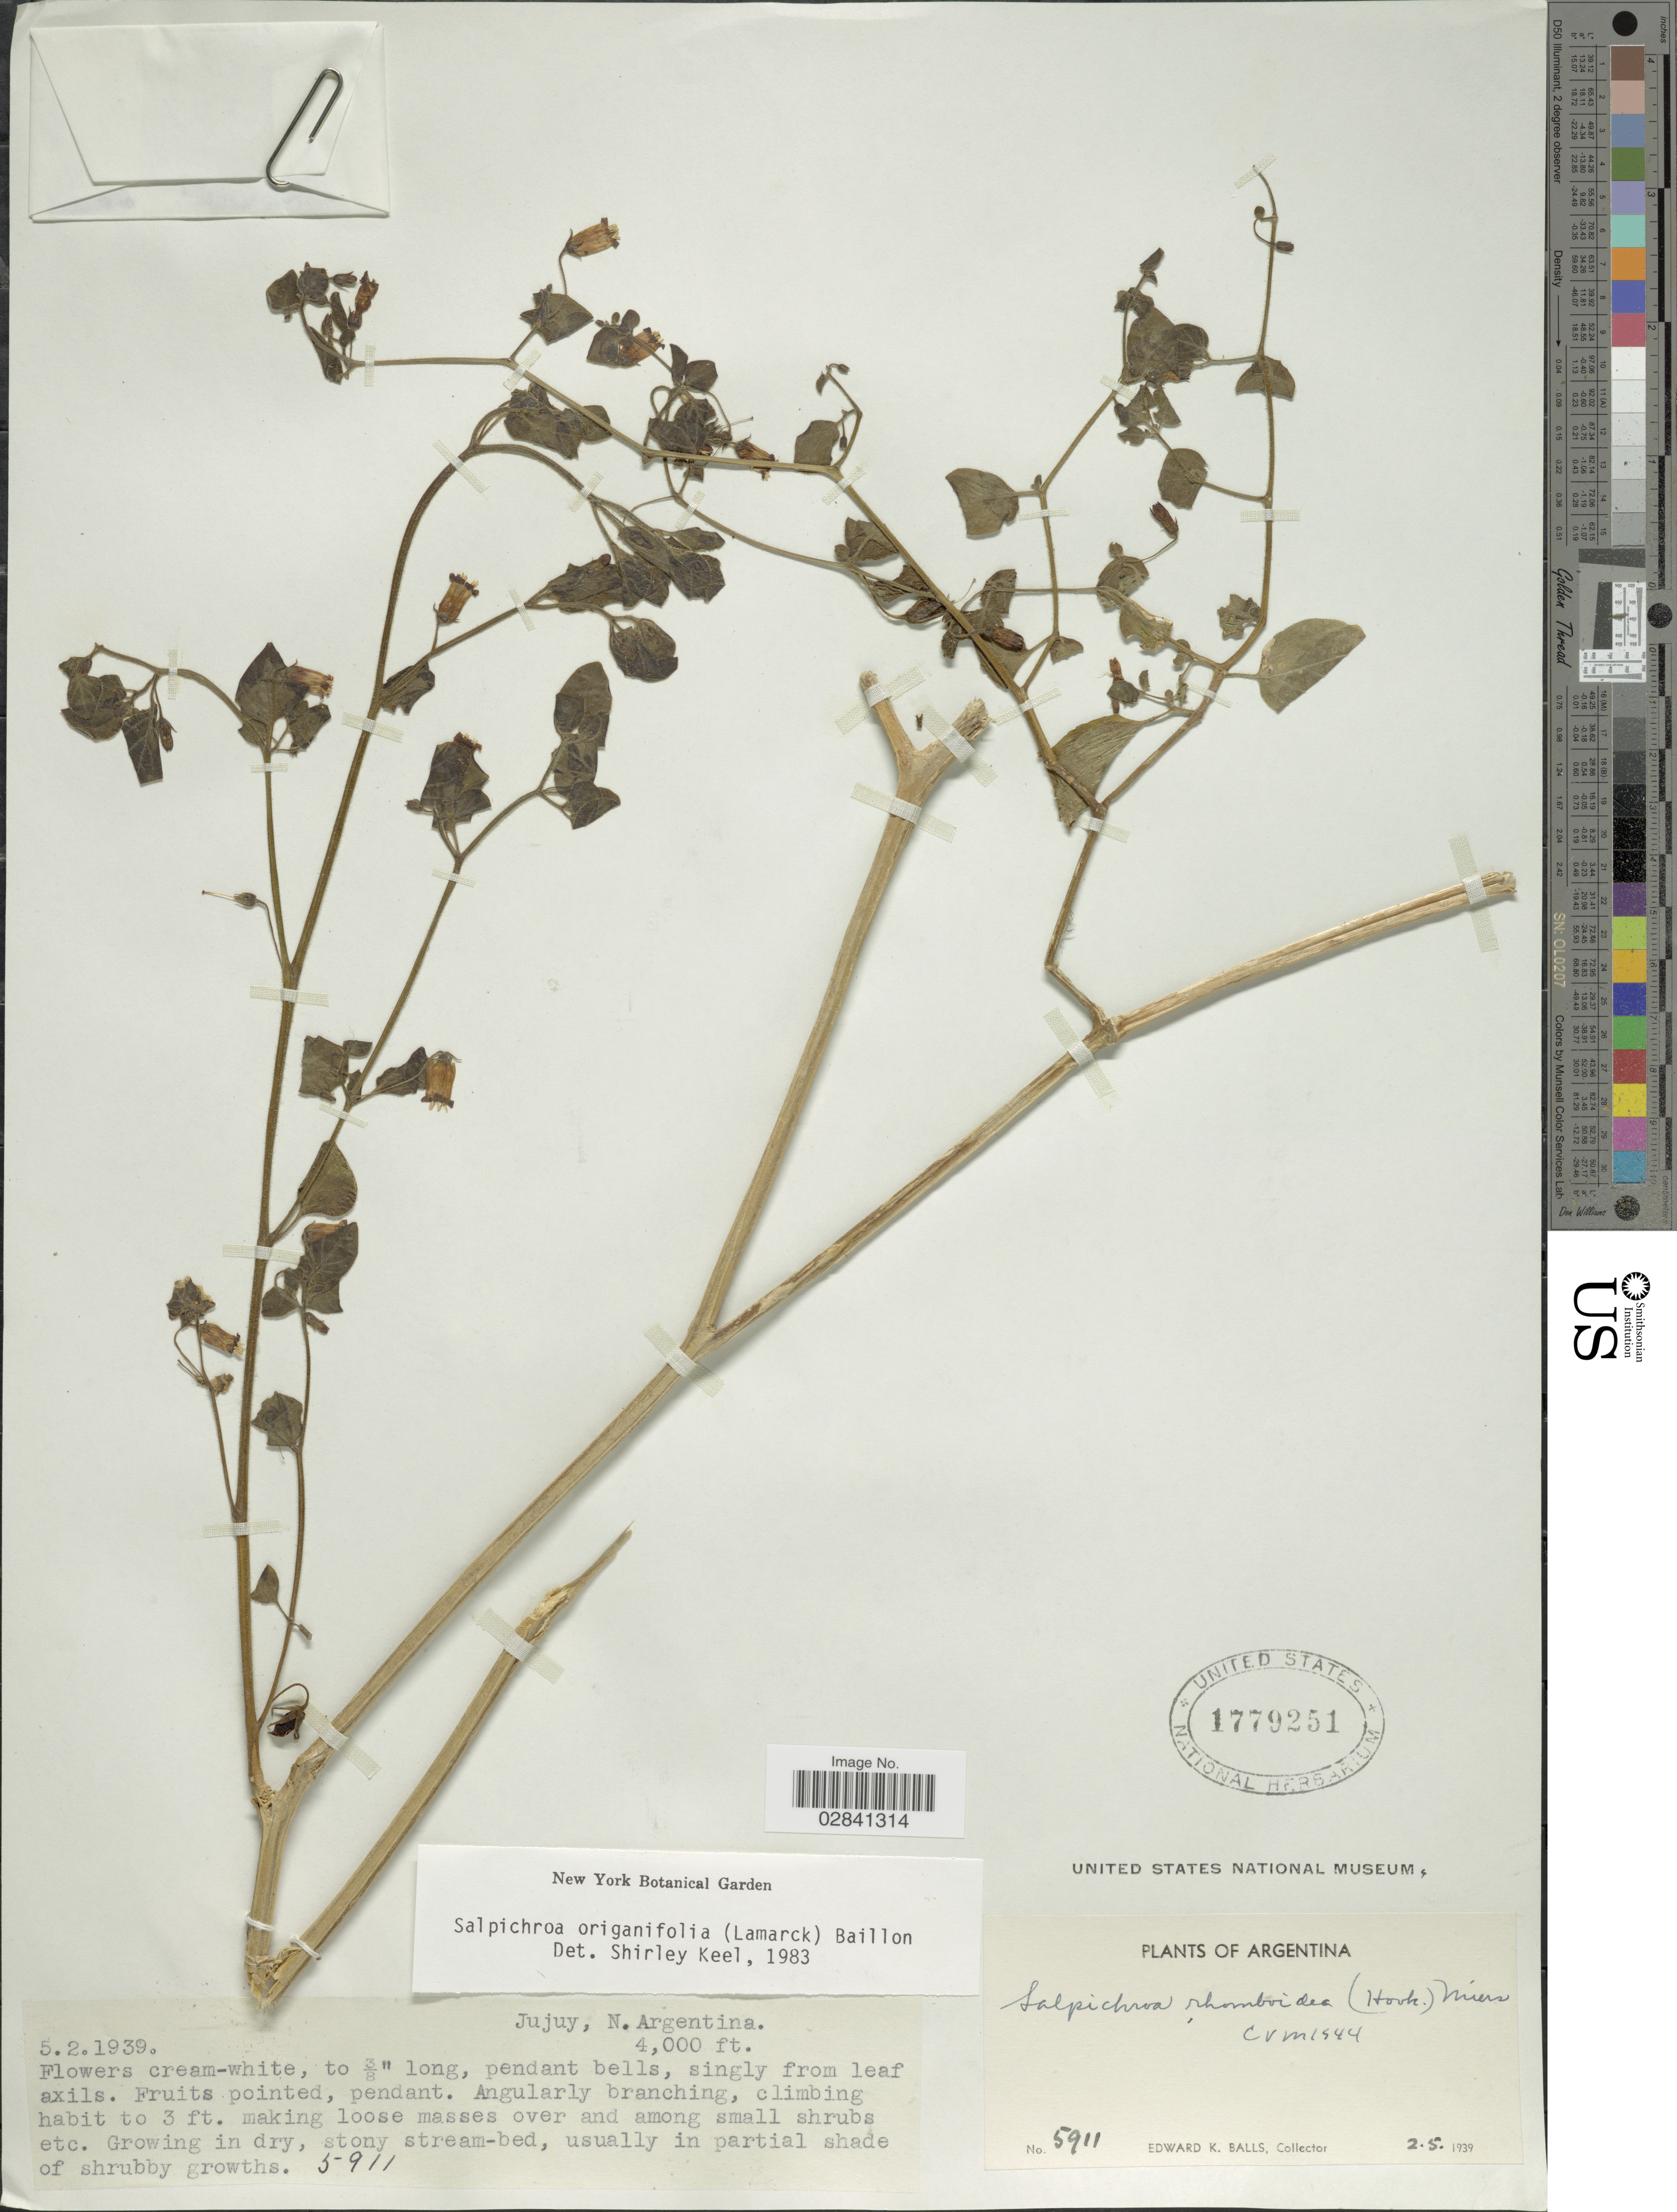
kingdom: Plantae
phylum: Tracheophyta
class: Magnoliopsida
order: Solanales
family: Solanaceae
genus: Salpichroa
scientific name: Salpichroa origanifolia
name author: (Lam.) Baill.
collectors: E. K. Balls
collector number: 5911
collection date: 1939-02-05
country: Argentina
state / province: Jujuy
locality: N. Argentina.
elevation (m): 1219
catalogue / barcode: US 1779251